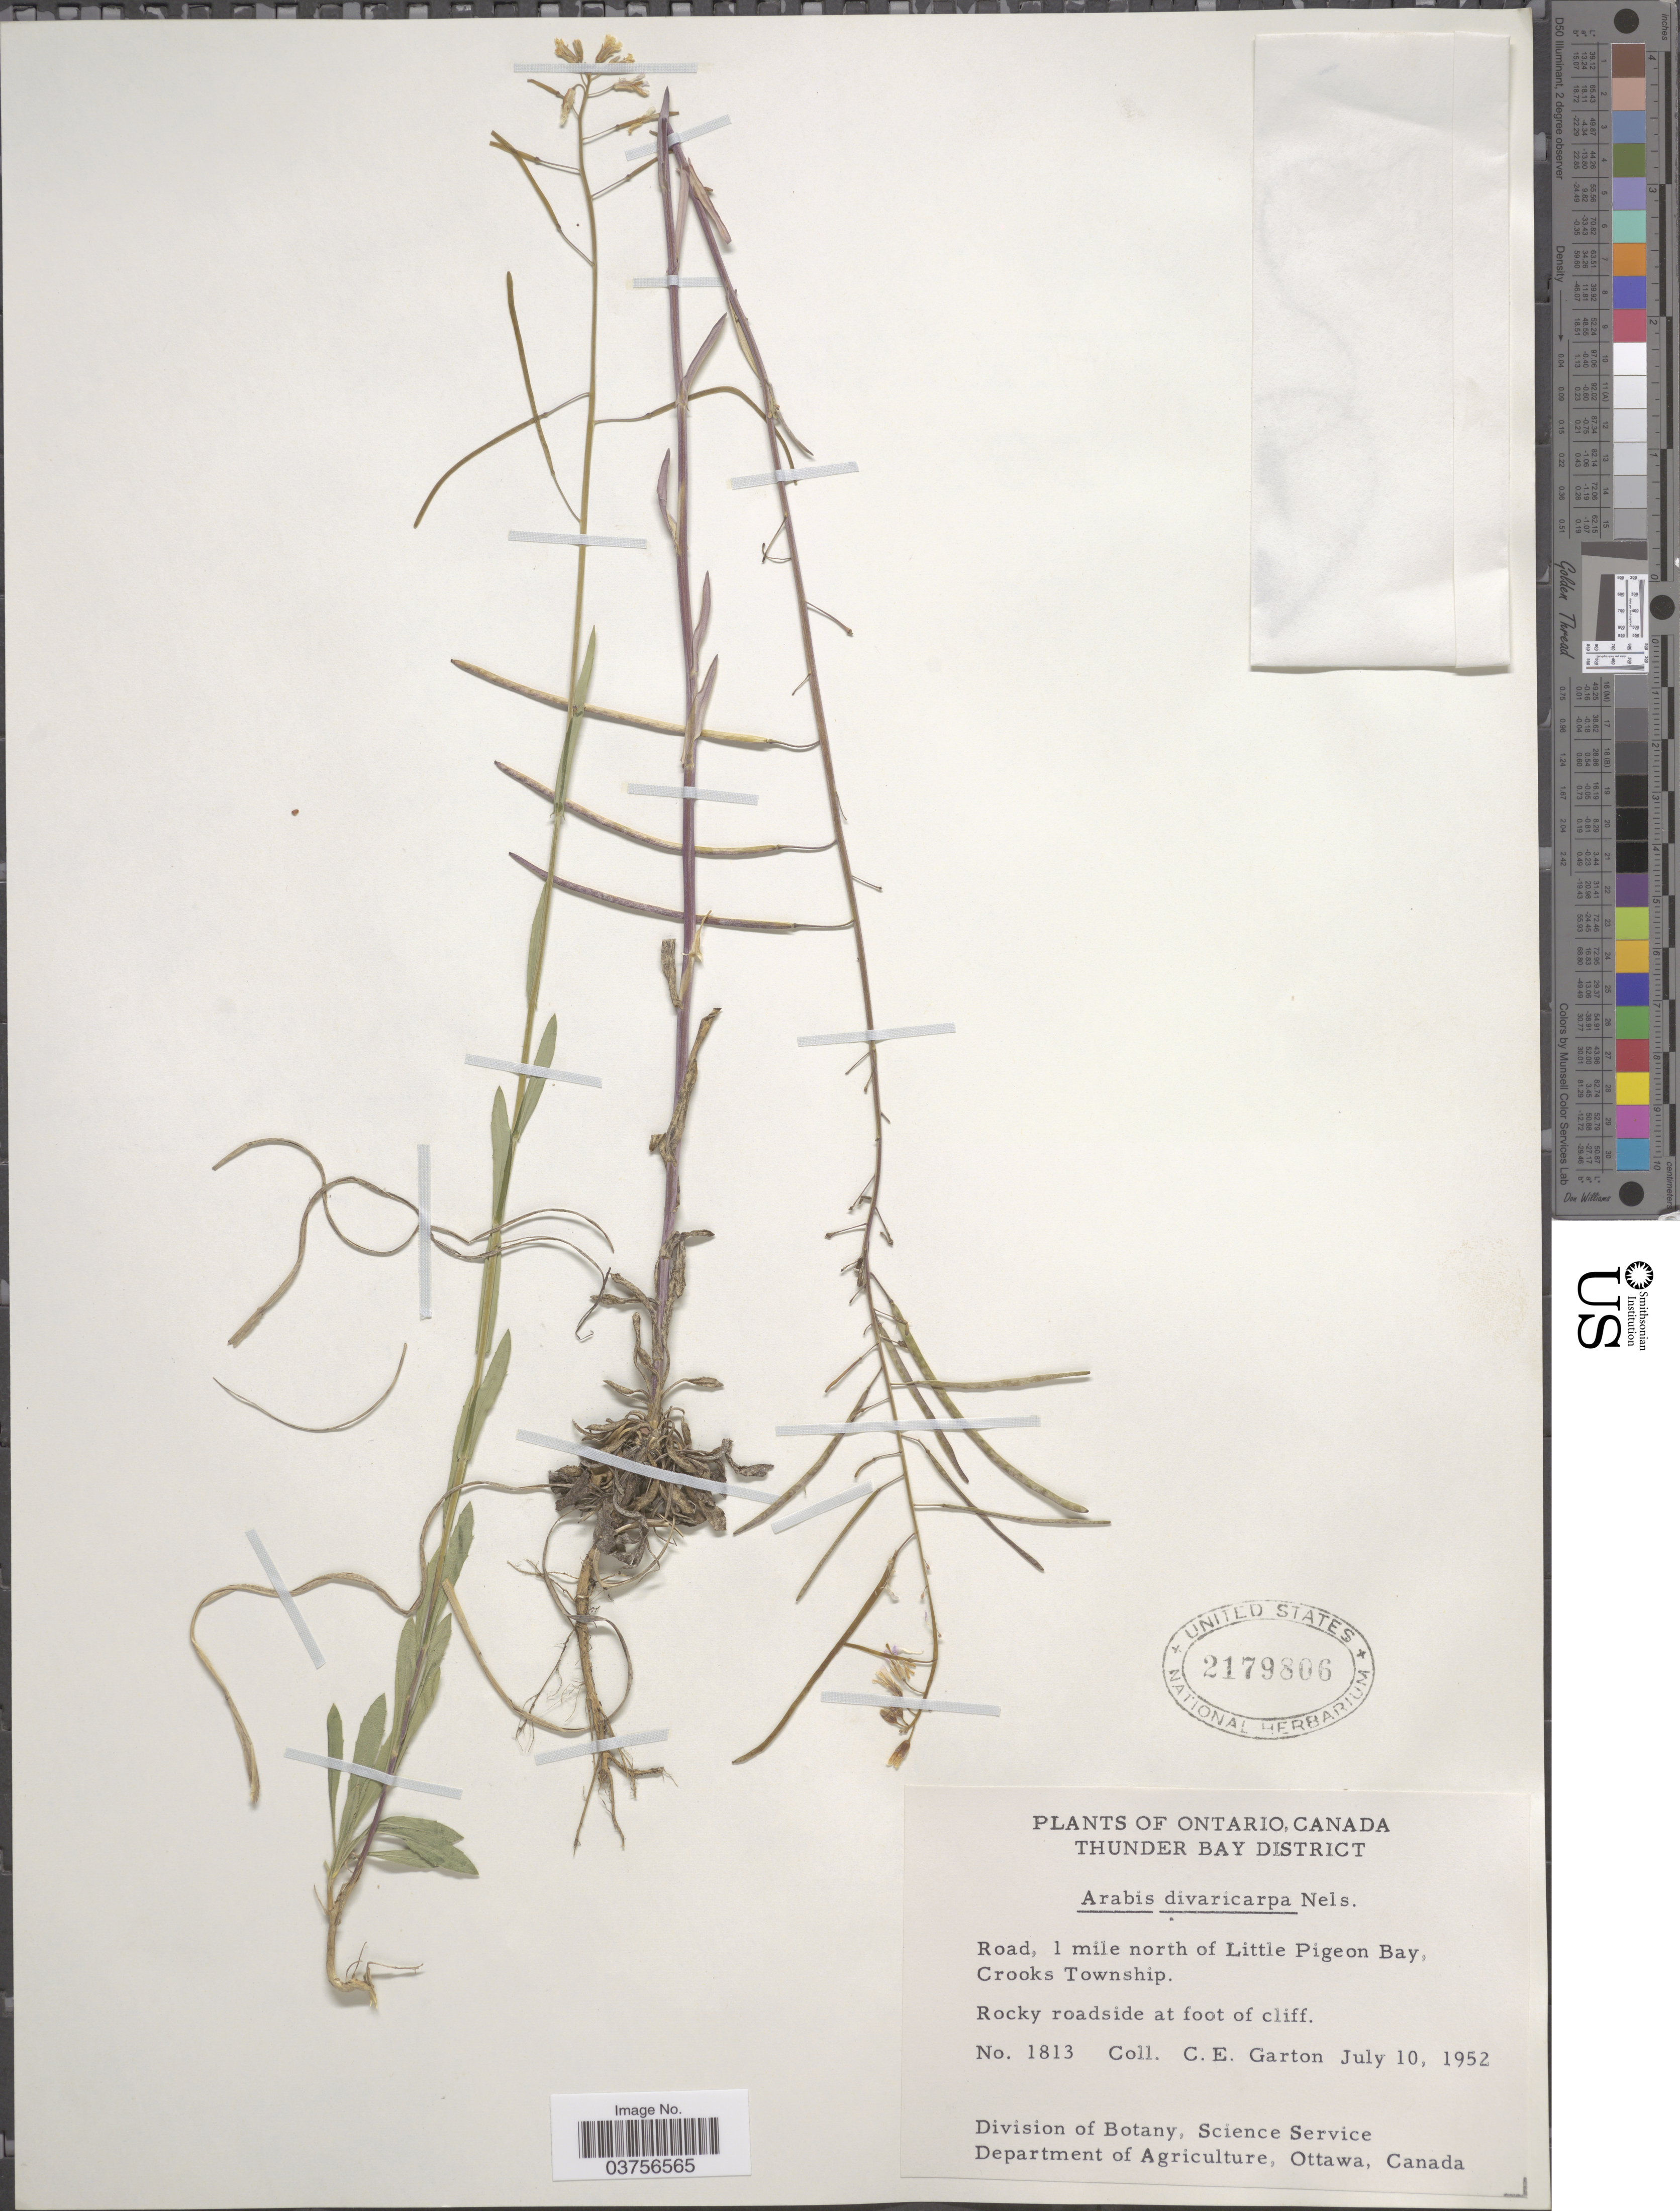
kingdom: Plantae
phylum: Tracheophyta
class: Magnoliopsida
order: Brassicales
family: Brassicaceae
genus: Arabis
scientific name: Arabis divaricarpa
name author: A. Nelson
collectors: C. E. Garton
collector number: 1813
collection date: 1952-07-10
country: Canada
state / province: Ontario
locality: Thunder Bay District. Road, 1 mile north of Little Pigeon Bay, Crooks Township.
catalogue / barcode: US 2179806